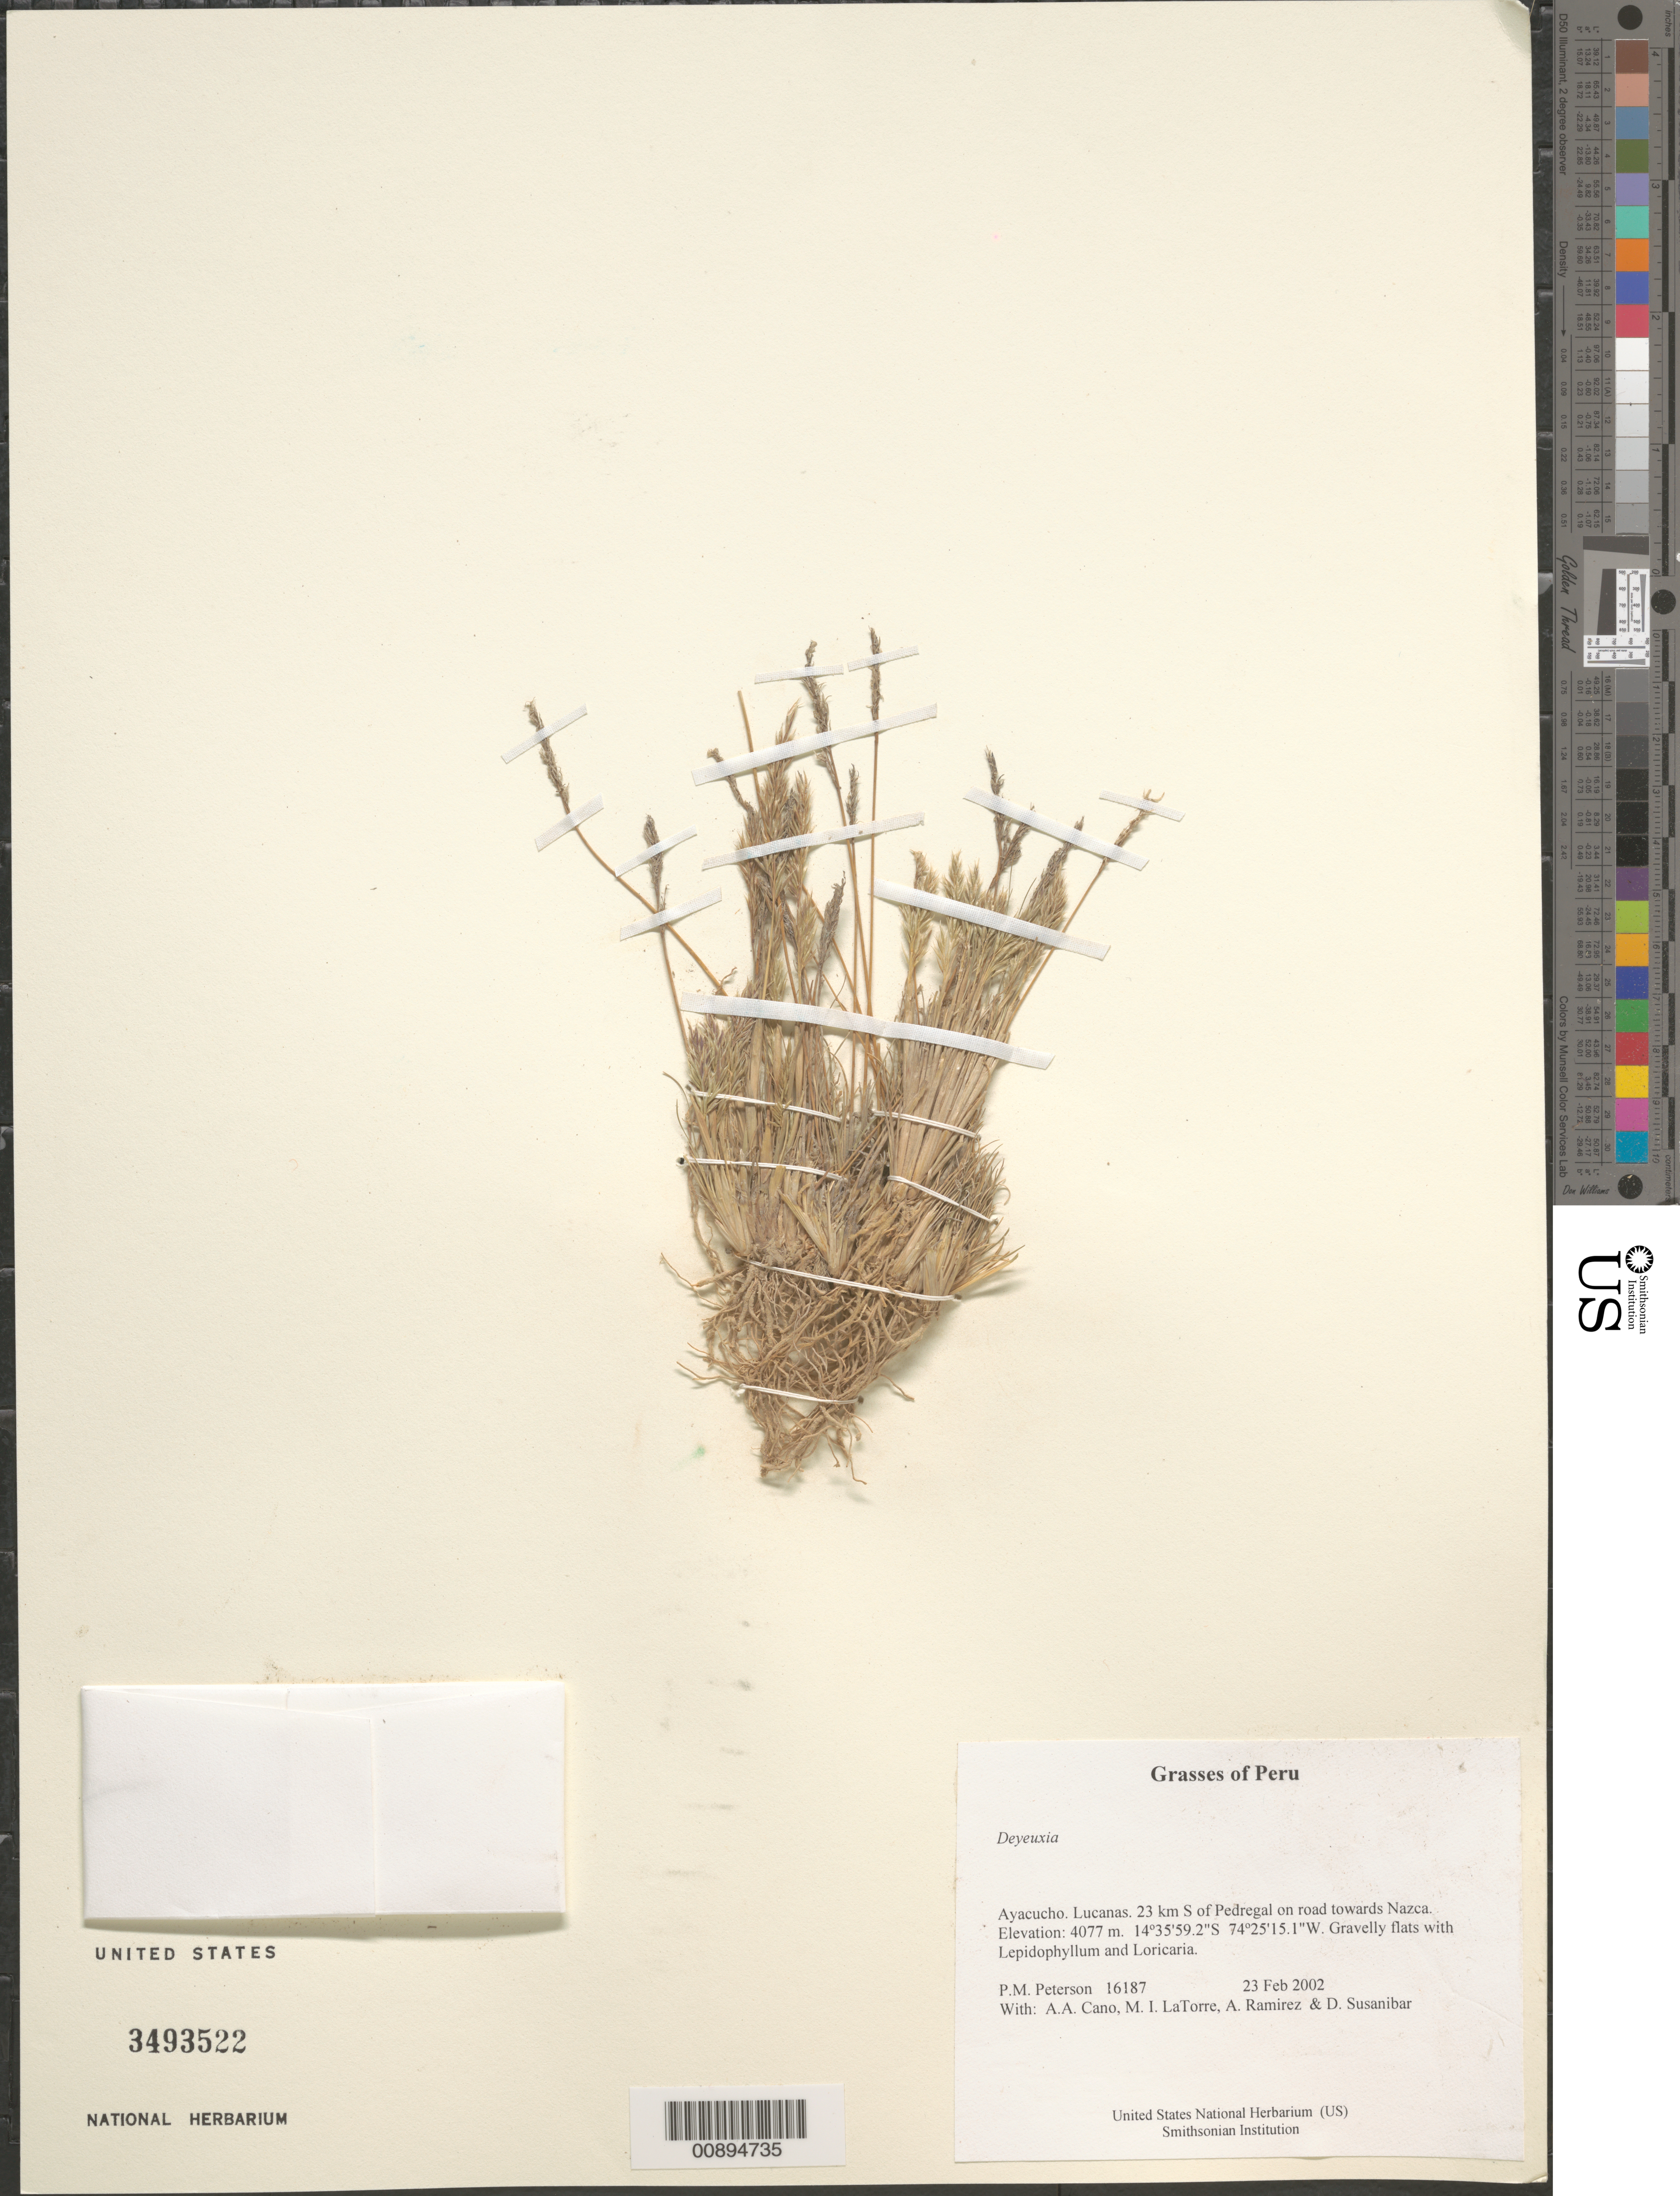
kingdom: Plantae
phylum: Tracheophyta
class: Liliopsida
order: Poales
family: Poaceae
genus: Calamagrostis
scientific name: Calamagrostis sp.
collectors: P. M. Peterson, A. Cano, M. I. La Torre, A. Ramírez & D. Susanibar Cruz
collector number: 16187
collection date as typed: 23 Feb 2002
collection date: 2002-02-23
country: Peru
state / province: Ayacucho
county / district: Lucanas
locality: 23 km S of Pedregal on road towards Nazca.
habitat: Gravelly flats with Lepidophyllum and Loricaria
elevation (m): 4077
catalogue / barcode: US 3493522